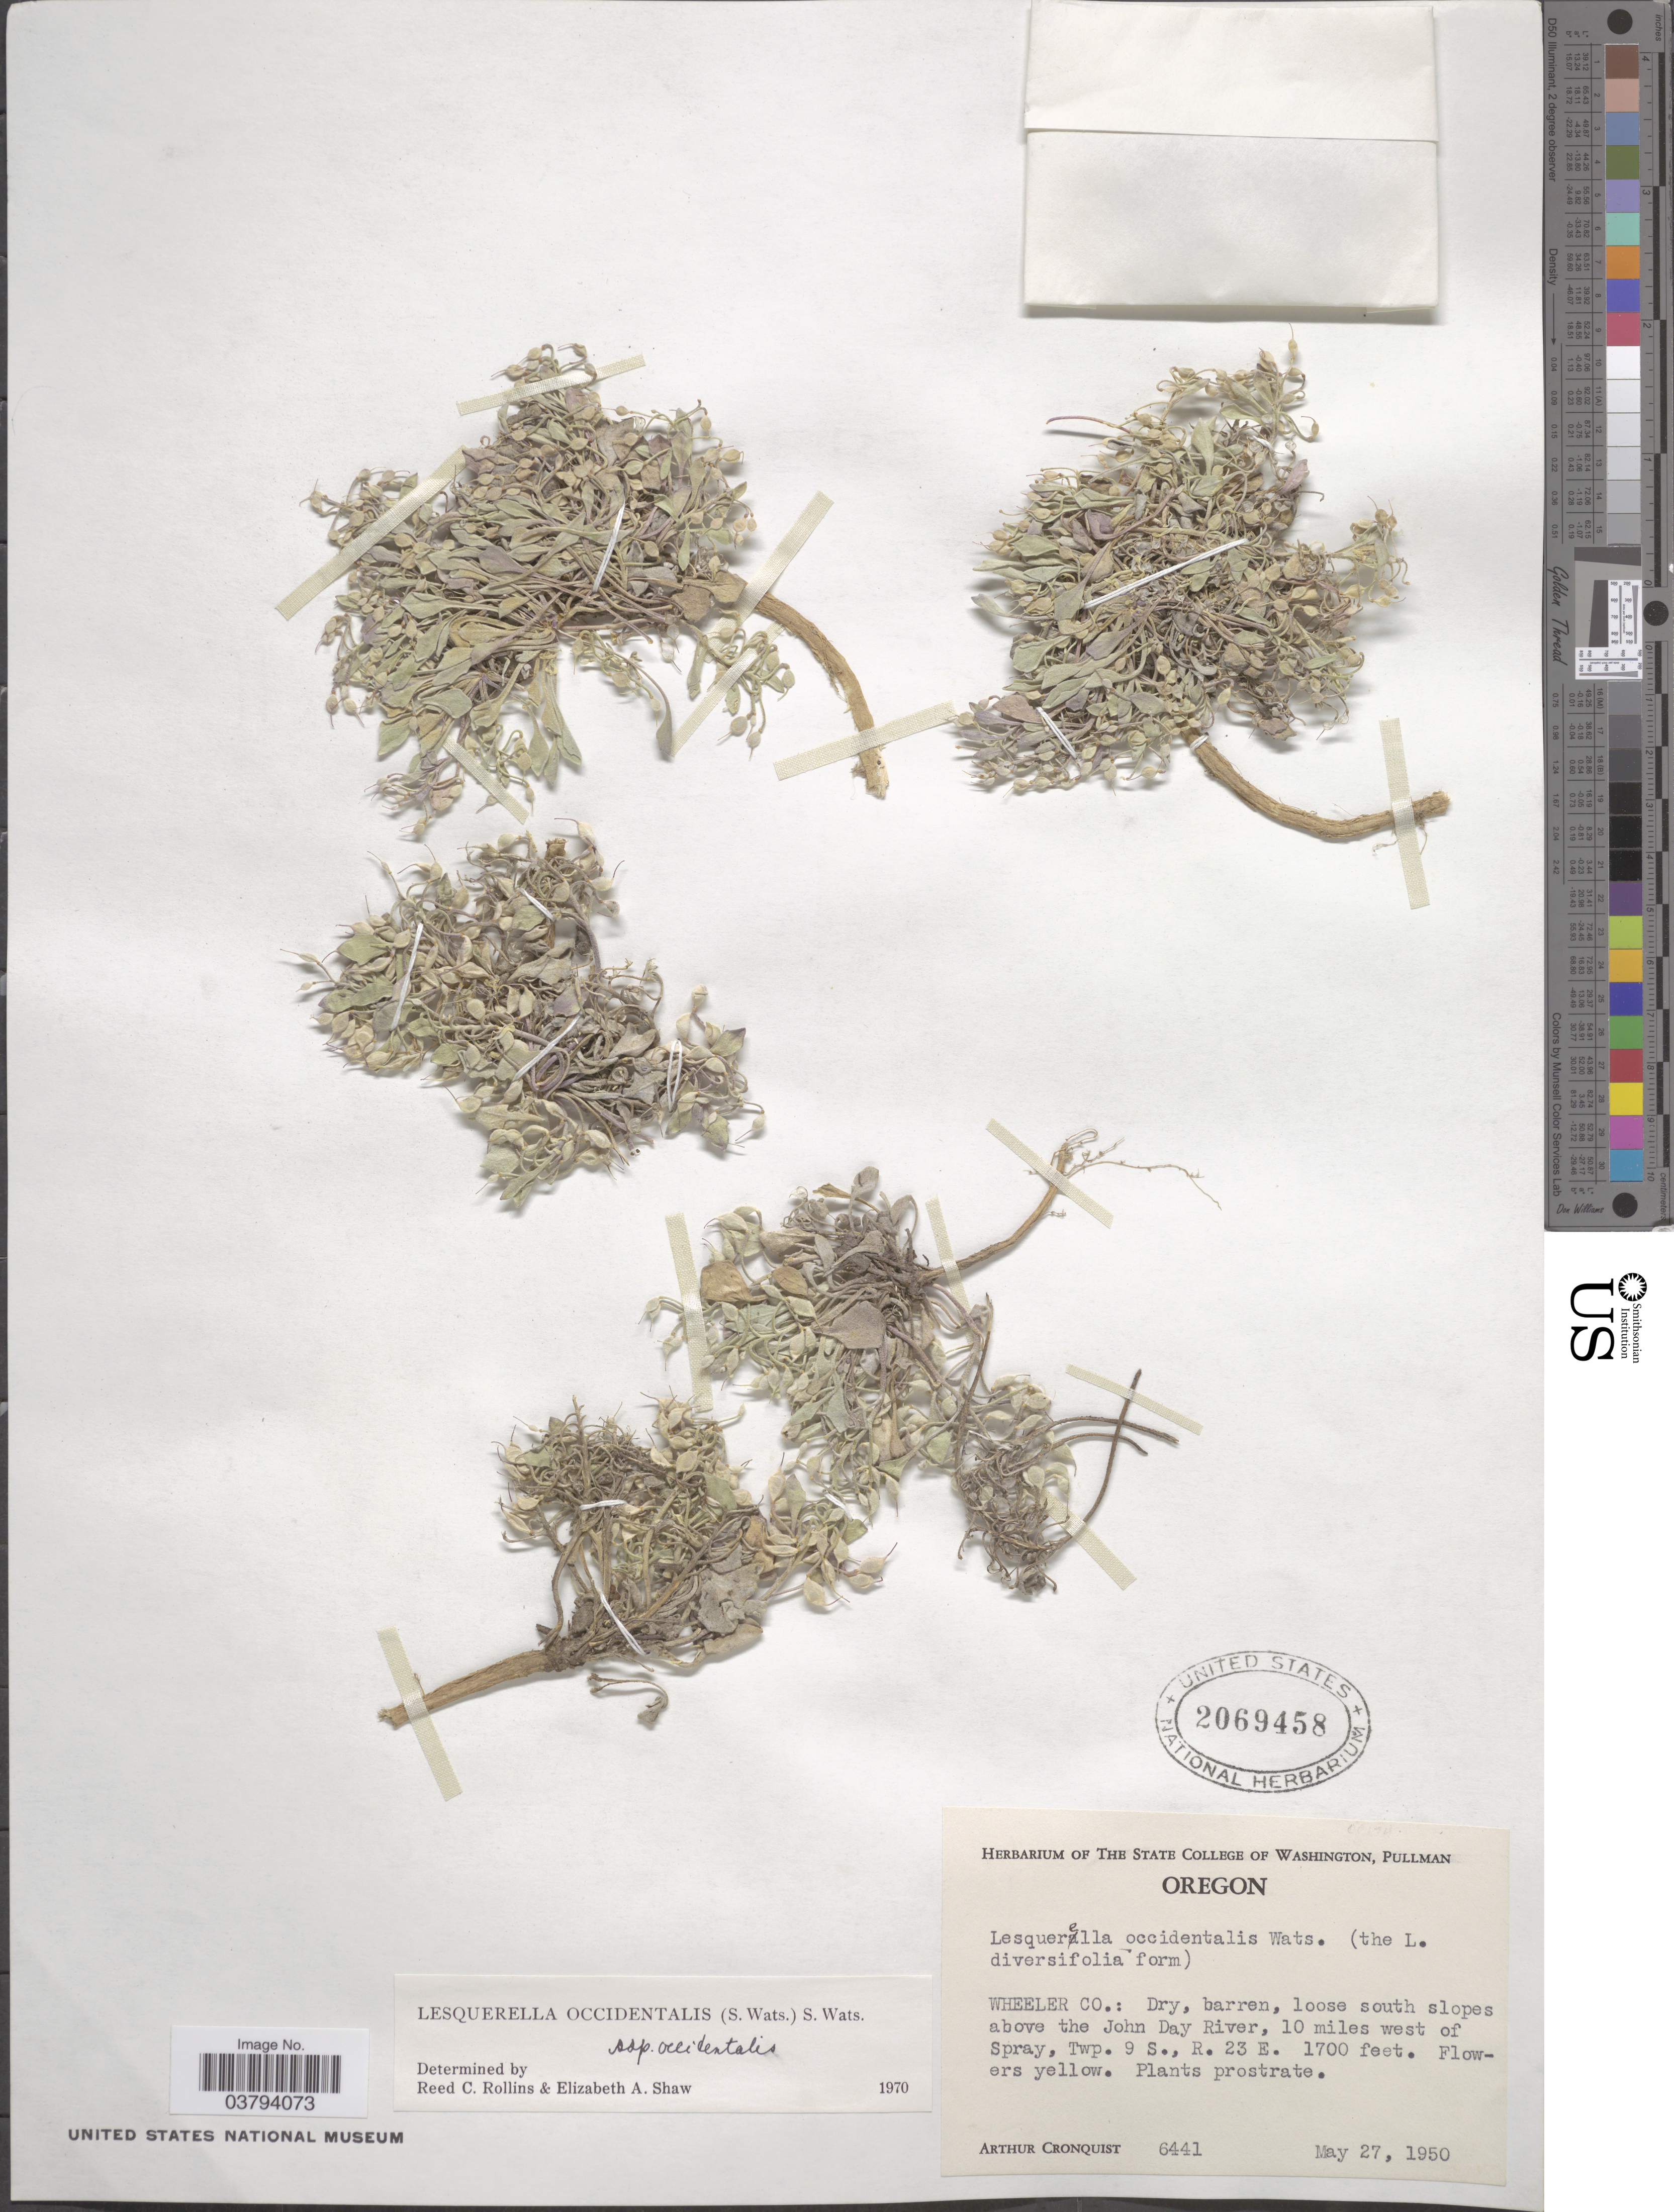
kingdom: Plantae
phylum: Tracheophyta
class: Magnoliopsida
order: Brassicales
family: Brassicaceae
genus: Lesquerella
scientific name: Lesquerella occidentalis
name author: S. Watson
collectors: A. J. Cronquist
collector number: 6441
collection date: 1950-05-27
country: United States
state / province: Oregon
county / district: Wheeler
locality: Wheeler Co.: Dry, barren, loose south slopes above the John Day River, 10 miles west of Spray, Twp. 9 S., R. 23 E.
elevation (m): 518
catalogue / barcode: US 2069458